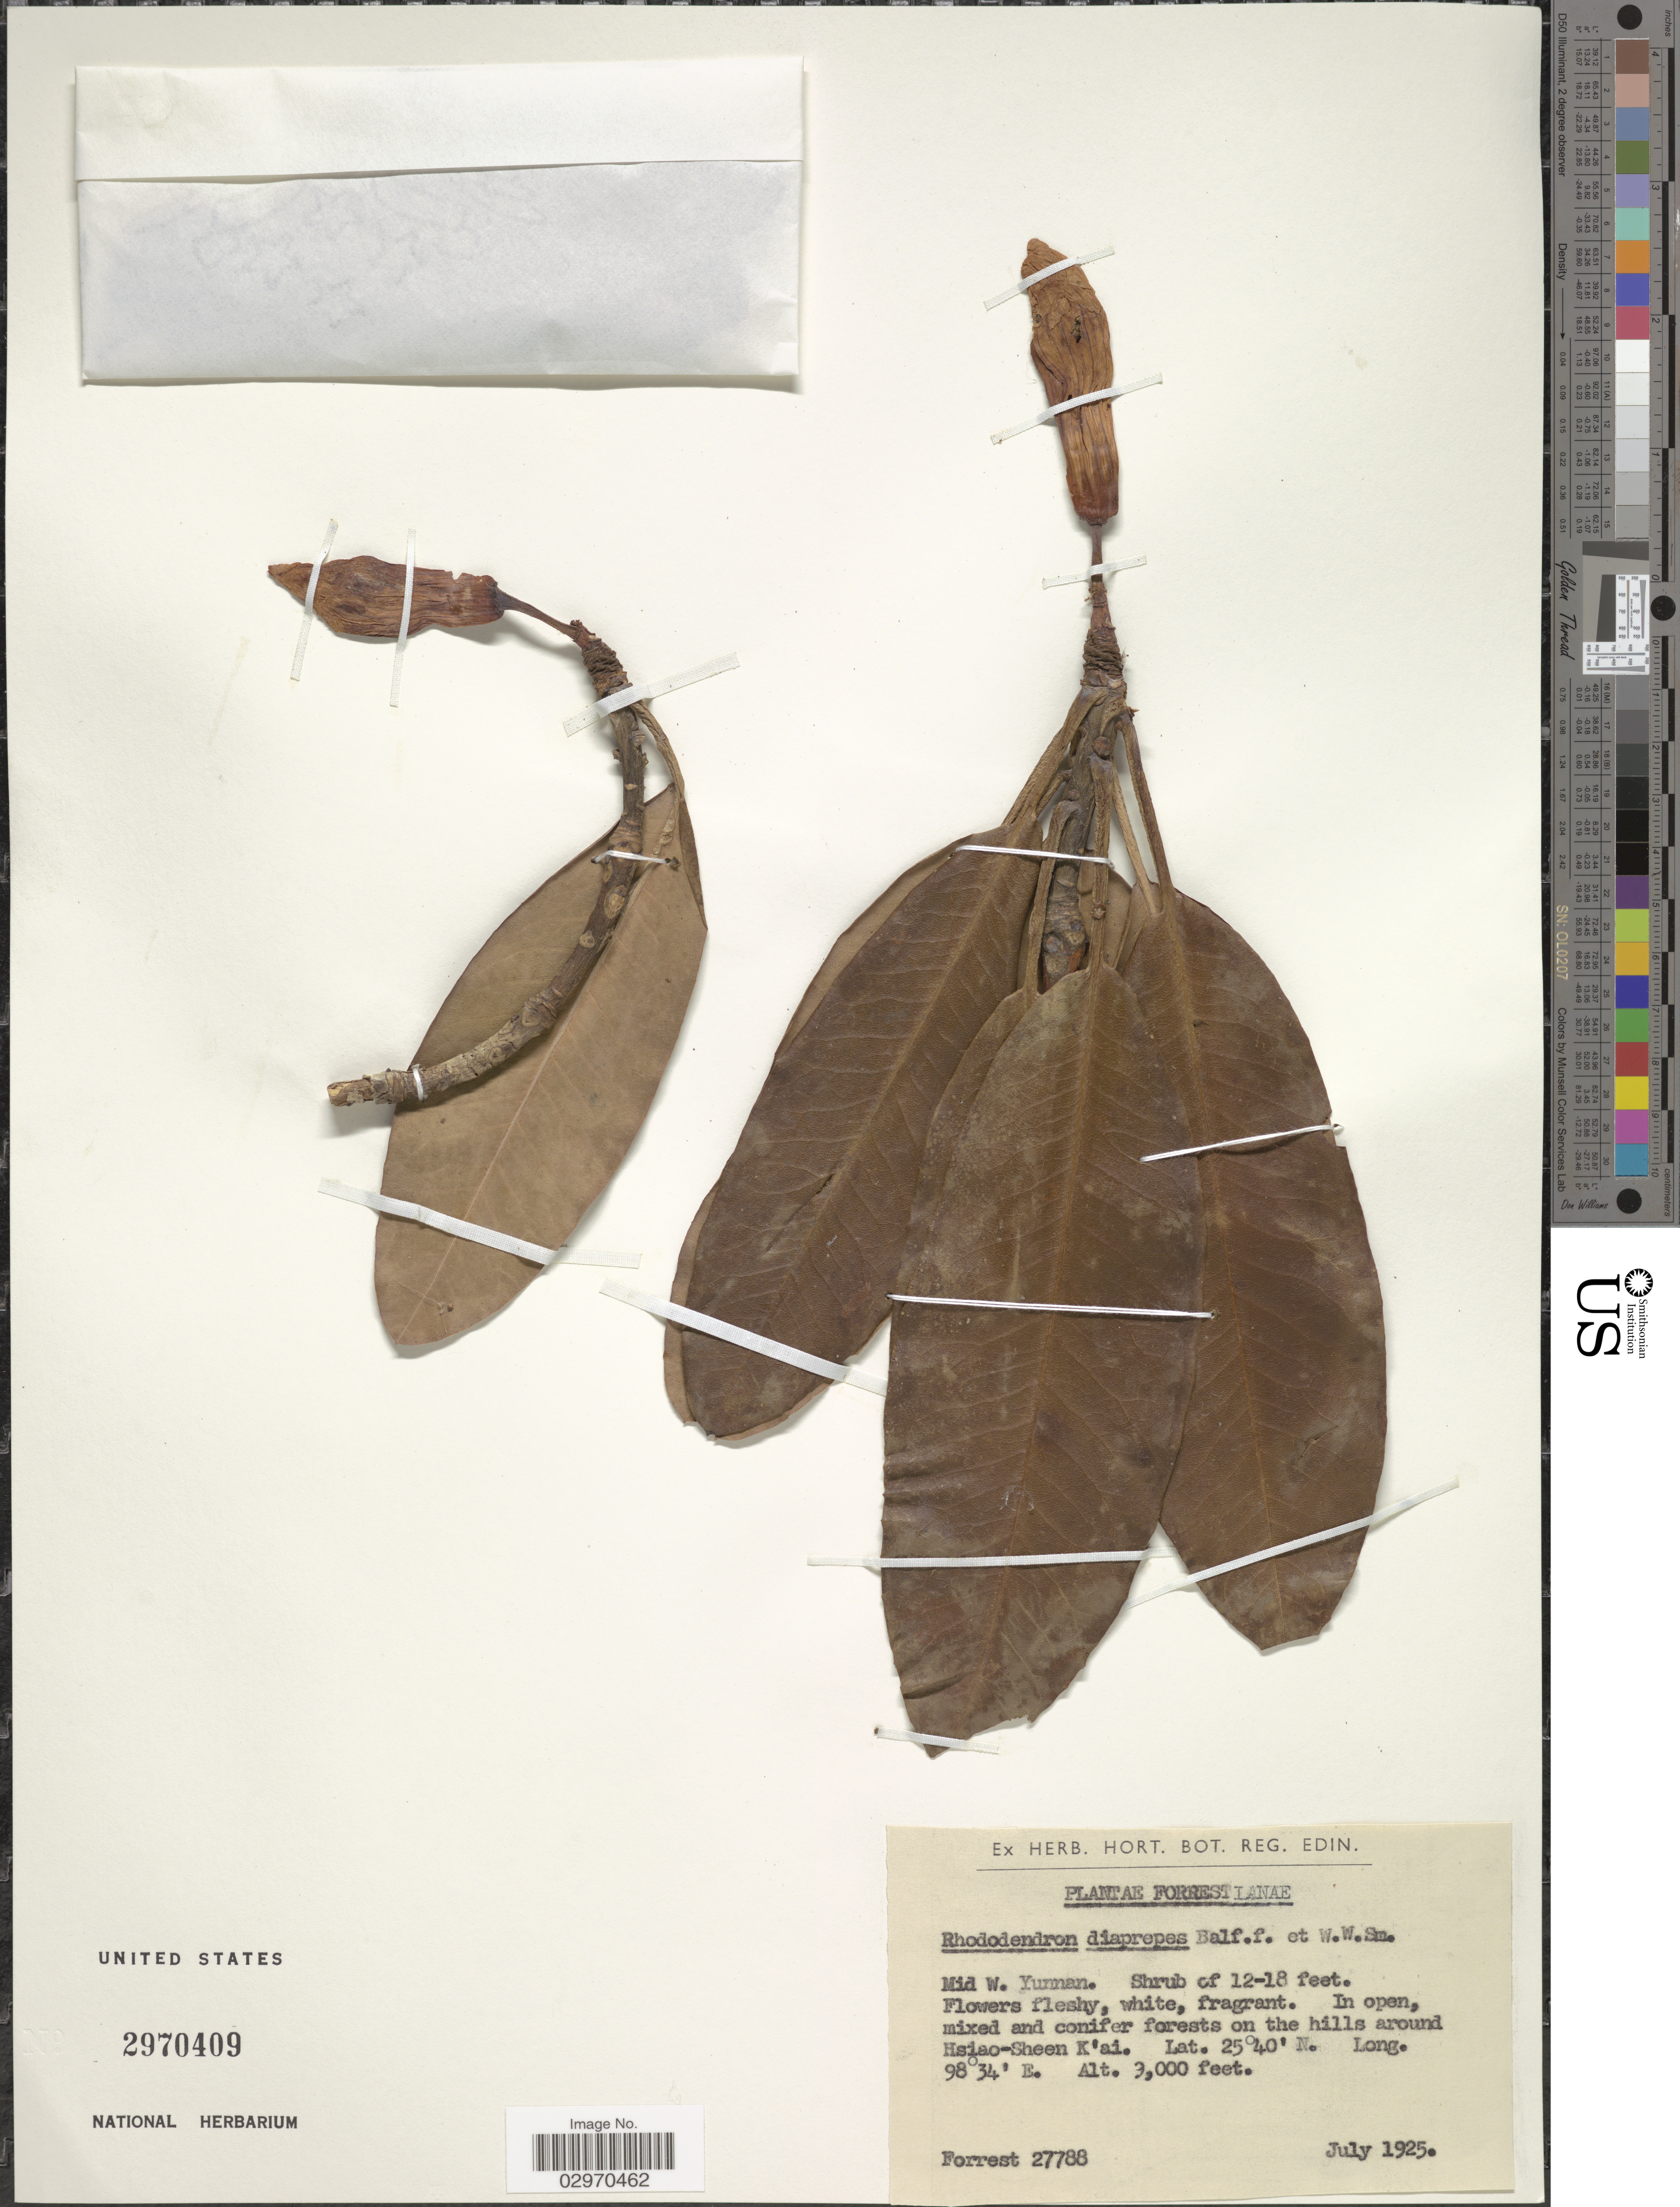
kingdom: Plantae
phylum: Tracheophyta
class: Magnoliopsida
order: Ericales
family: Ericaceae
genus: Rhododendron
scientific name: Rhododendron diaprepes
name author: Balf. f. & W.W. Sm.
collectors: -. Forrest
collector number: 27788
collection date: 1925-07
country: China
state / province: Yunnan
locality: Mid W. Yunnan. On the hills around Hsiao-Sheen K'ai.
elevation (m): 2743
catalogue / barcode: US 2970409